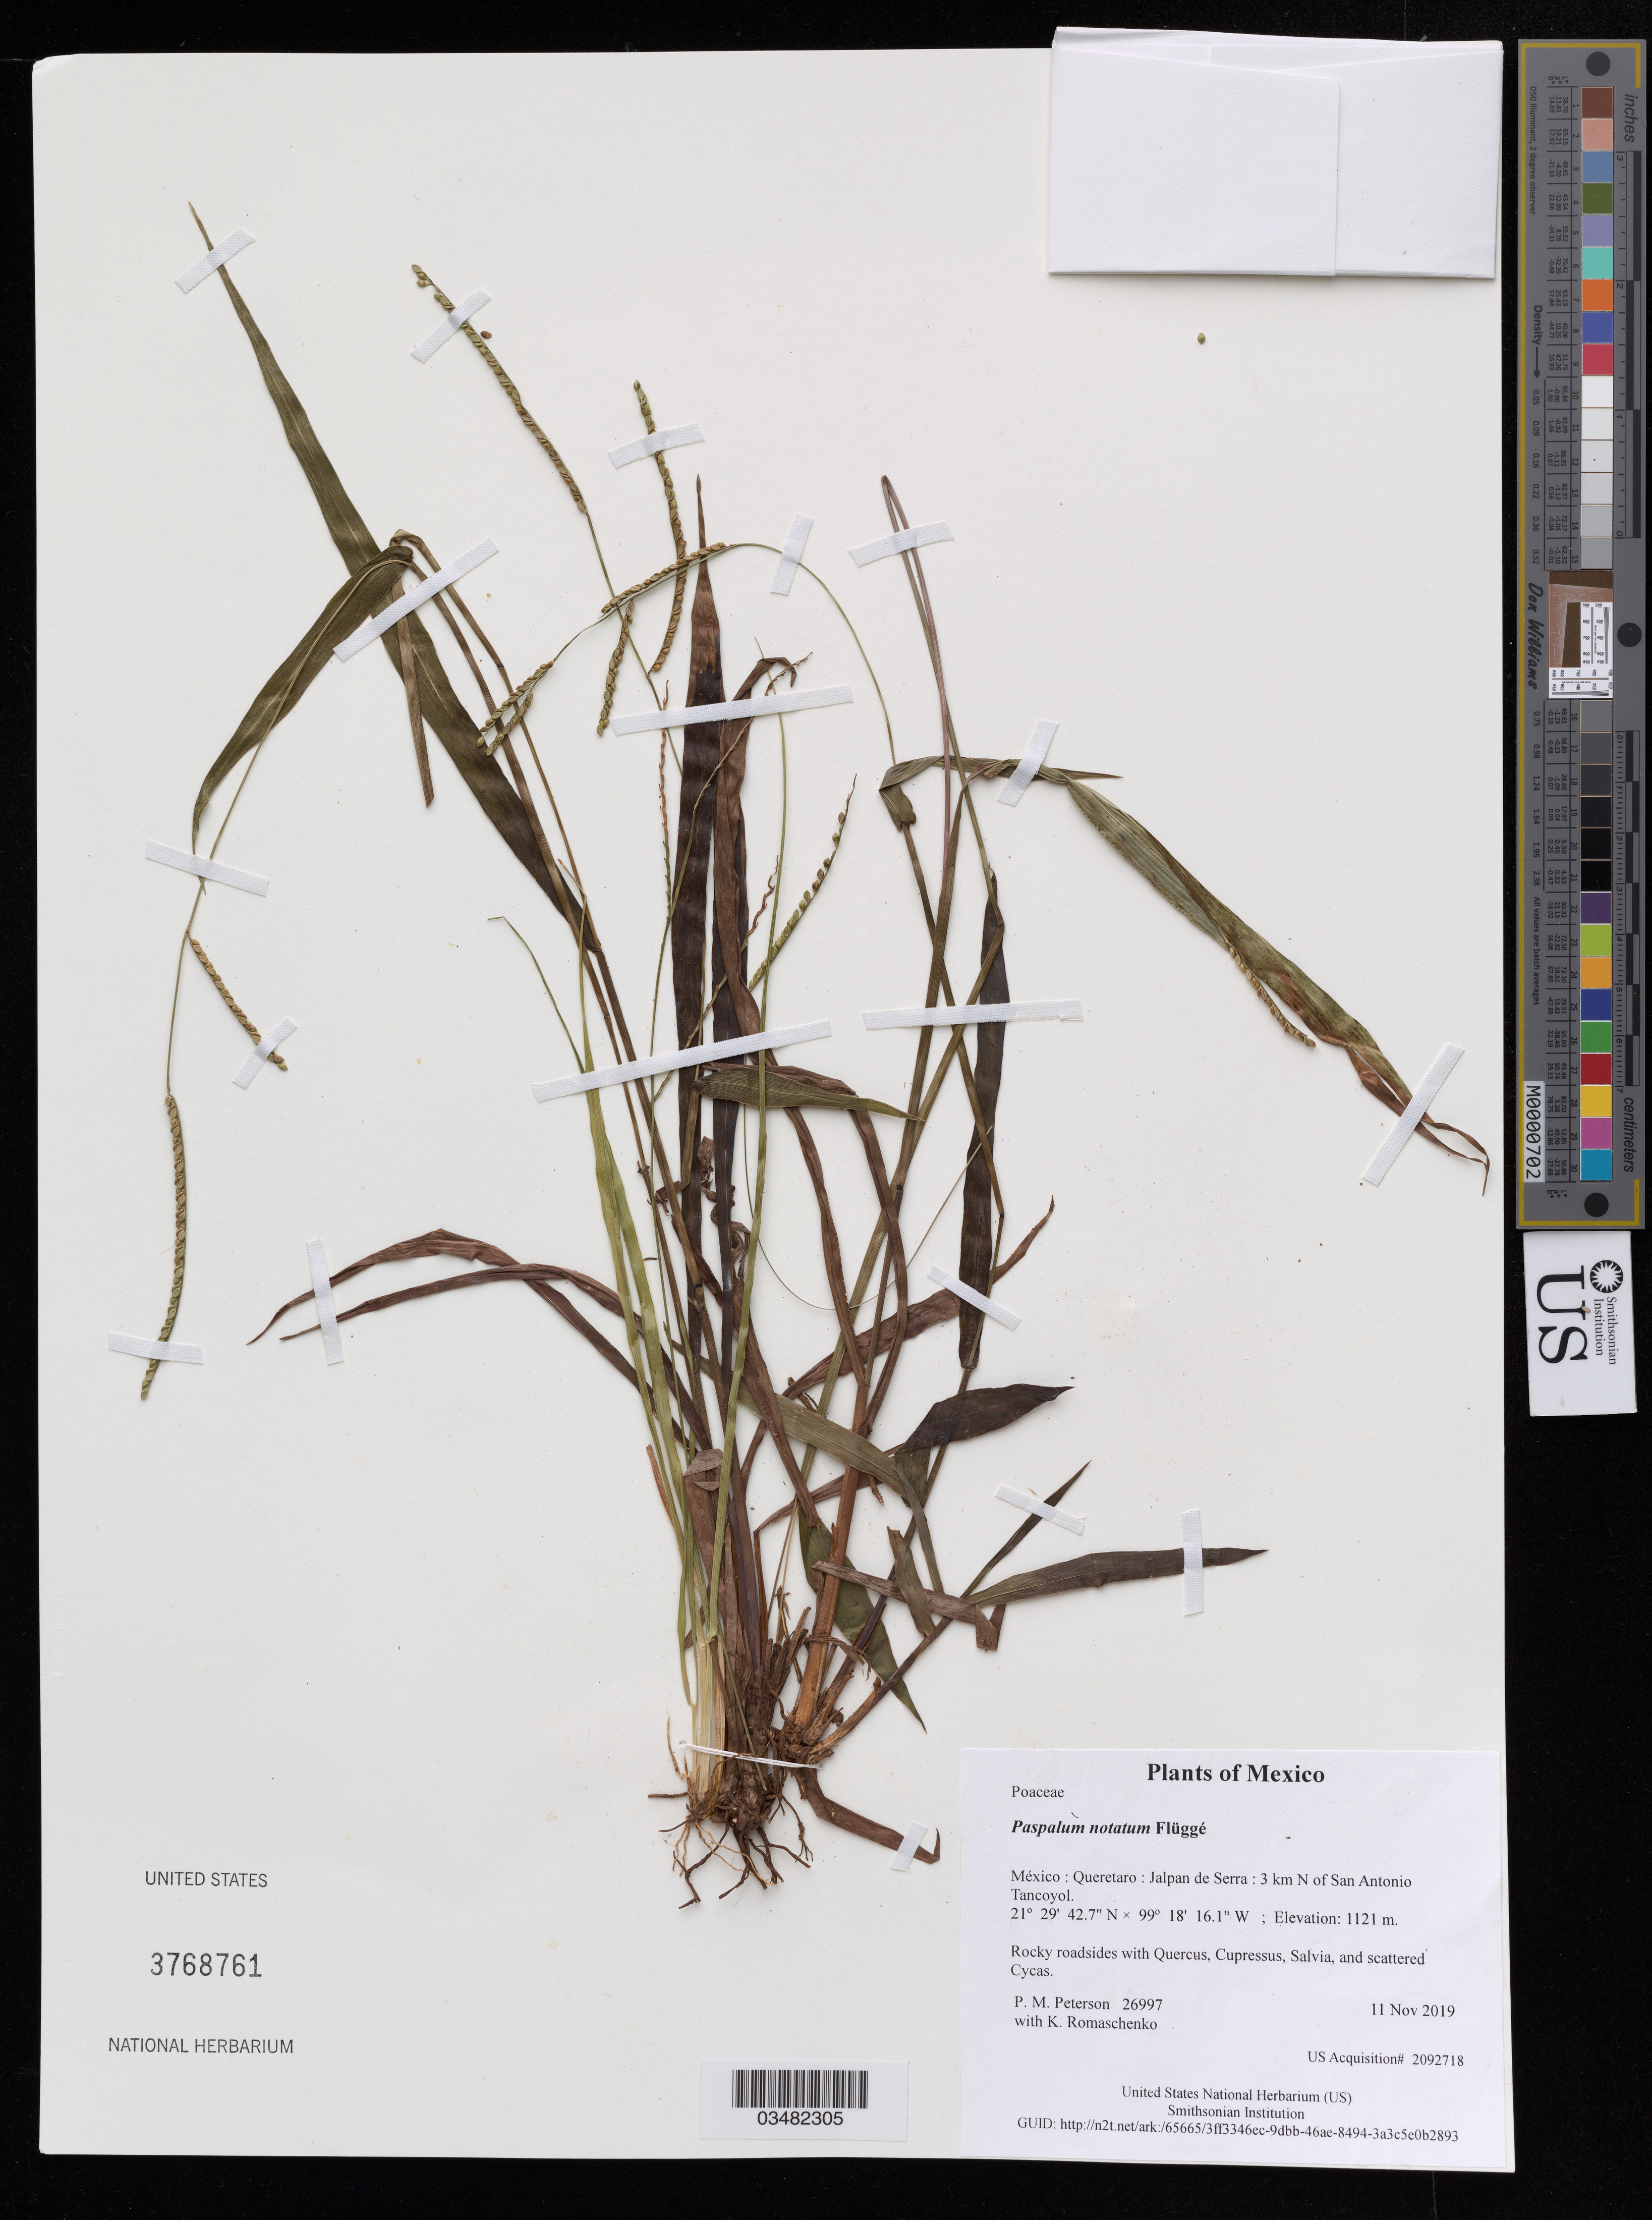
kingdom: Plantae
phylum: Tracheophyta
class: Liliopsida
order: Poales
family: Poaceae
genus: Paspalum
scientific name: Paspalum notatum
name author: Flüggé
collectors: P. M. Peterson & K. Romaschenko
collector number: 26997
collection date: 2019-11-11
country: México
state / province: Queretaro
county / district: Jalpan de Serra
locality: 3 km N of San Antonio Tancoyol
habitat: Rocky roadsides with Quercus, Cupressus, Salvia, and scattered Cycas.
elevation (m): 1121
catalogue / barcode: US 3768761